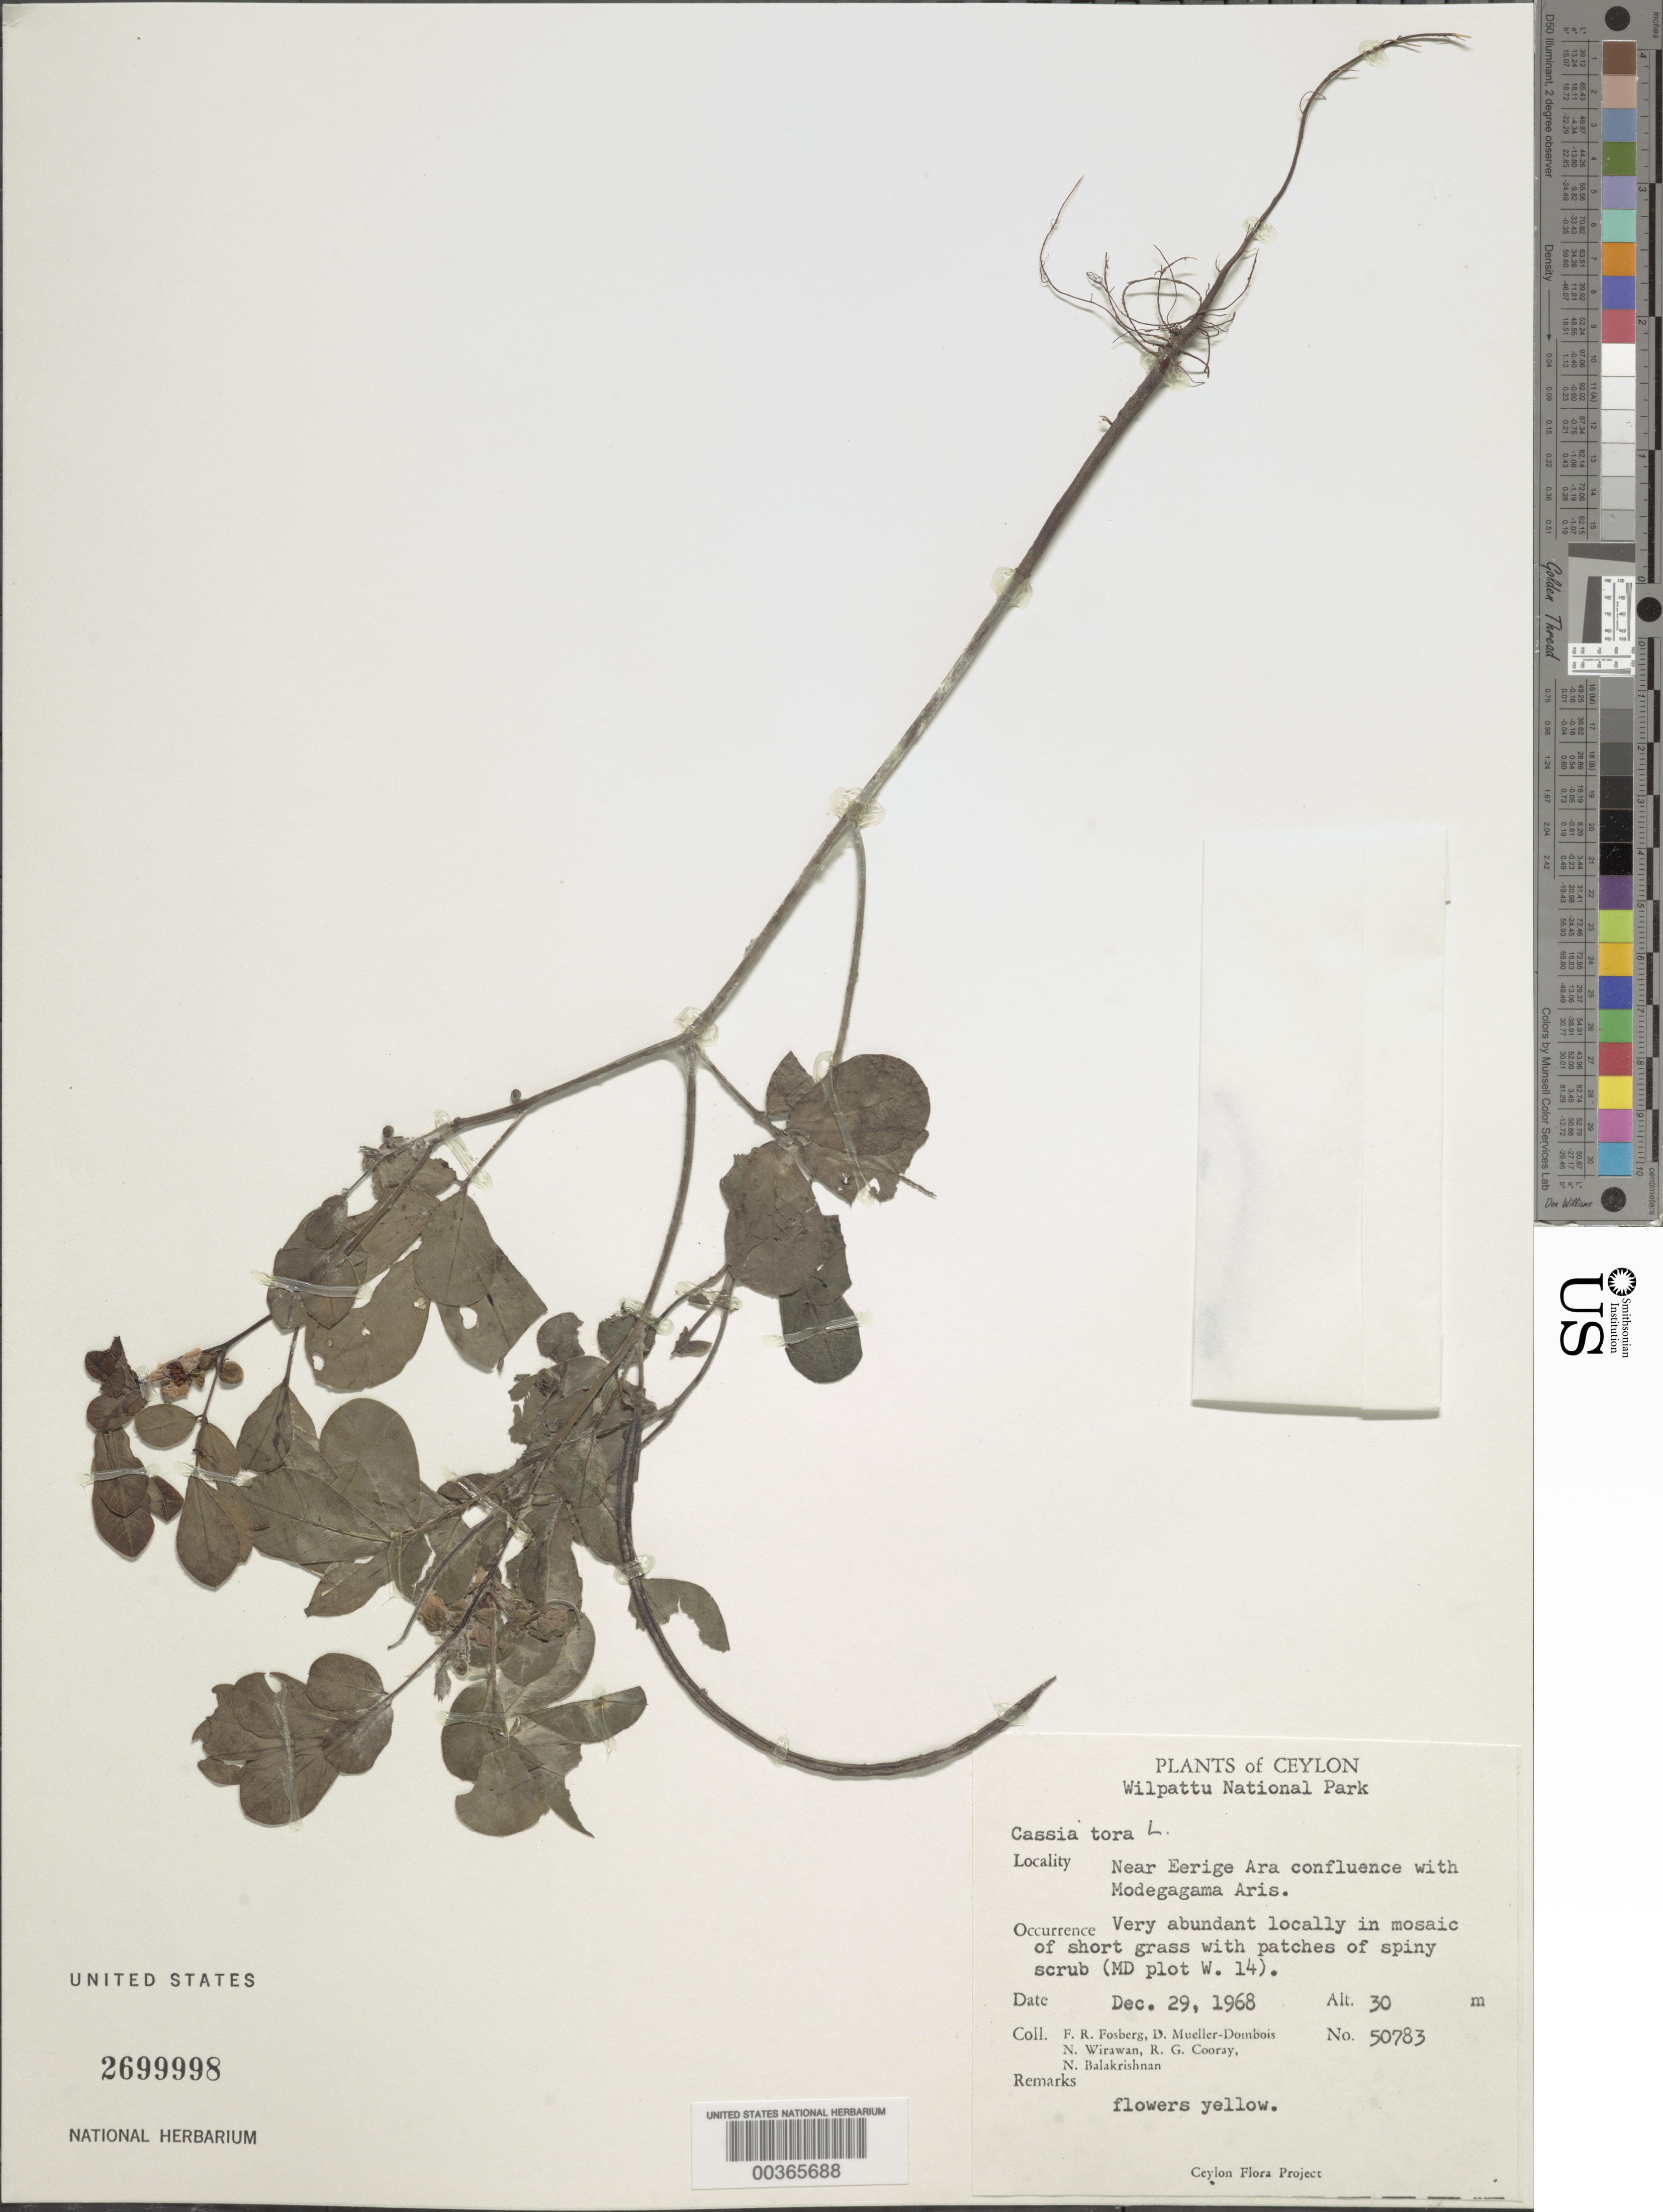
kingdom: Plantae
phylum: Tracheophyta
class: Magnoliopsida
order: Fabales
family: Fabaceae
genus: Senna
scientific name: Senna obtusifolia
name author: (L.) H.S. Irwin & Barneby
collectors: F. R. Fosberg, D. Mueller-Dombois, N. Wirawan, R. Cooray & N. Balakrishnan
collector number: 50783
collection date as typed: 29 Dec 1968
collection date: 1968-12-29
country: Sri Lanka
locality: Near eerige ara confluence with modegagama aris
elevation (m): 30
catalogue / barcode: US 2699998